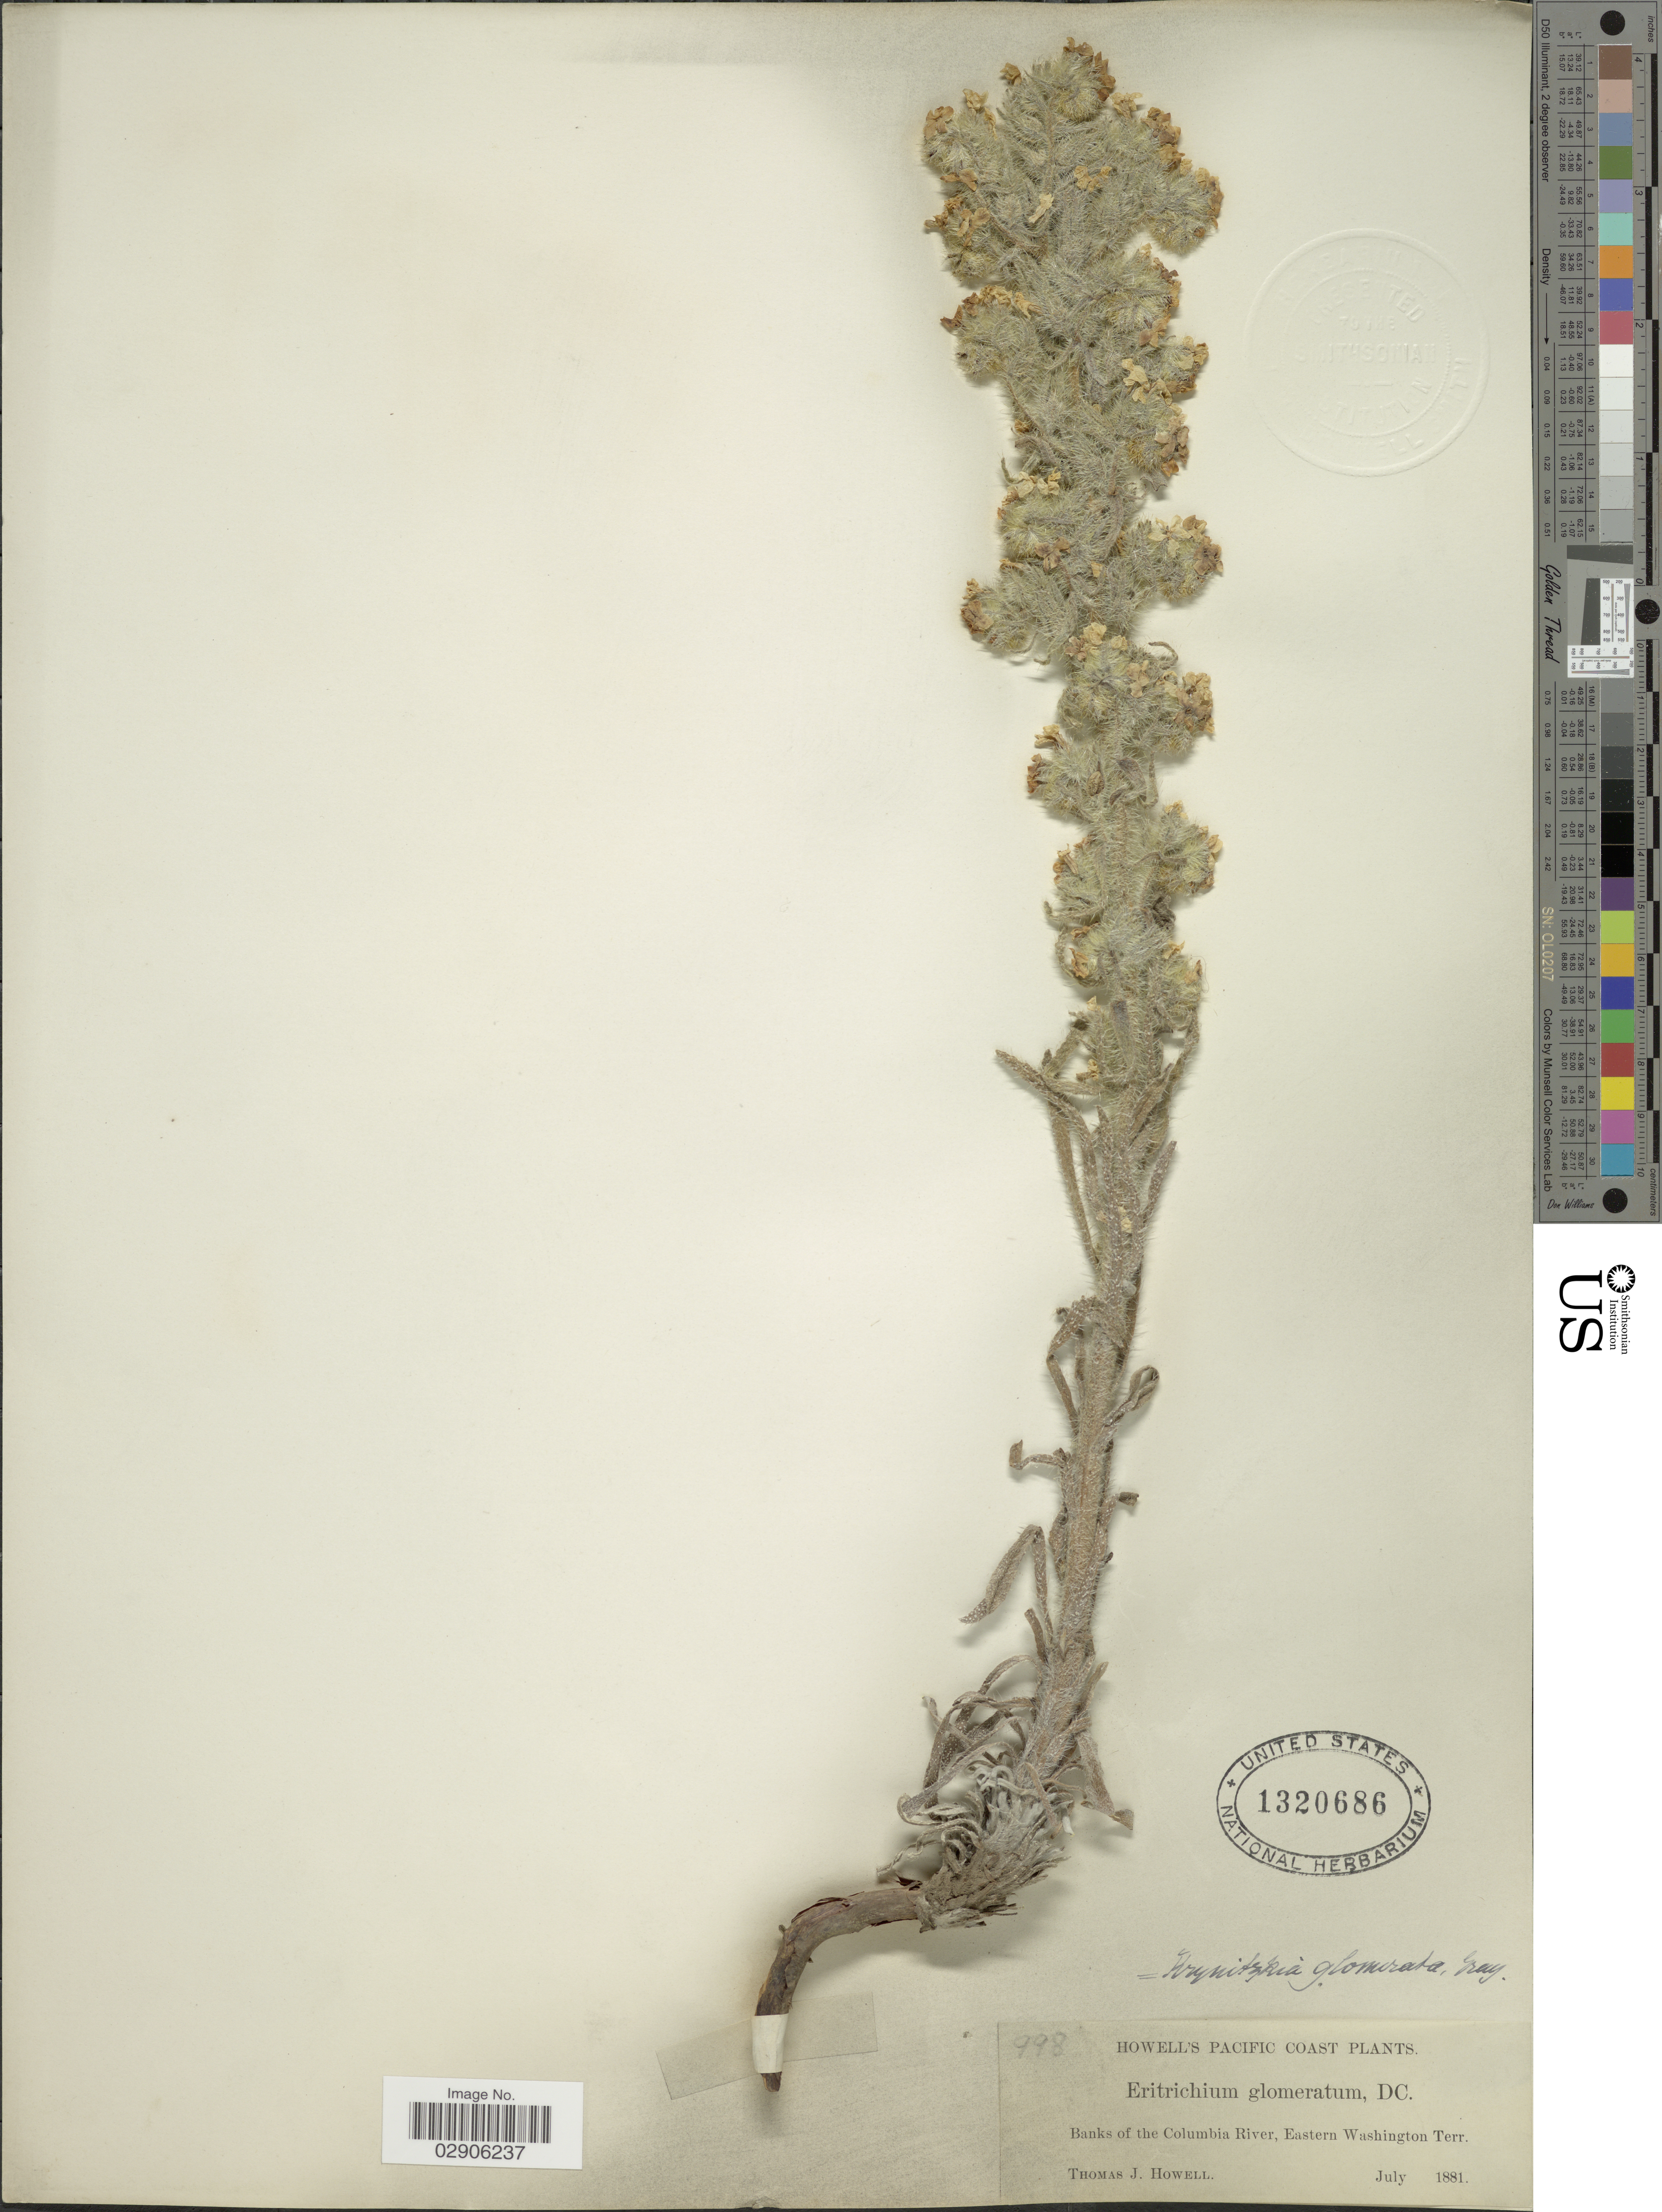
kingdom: Plantae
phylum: Tracheophyta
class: Magnoliopsida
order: Boraginales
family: Boraginaceae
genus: Cryptantha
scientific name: Cryptantha bradburiana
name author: Payson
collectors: T. J. Howell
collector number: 998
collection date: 1881-07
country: United States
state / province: Washington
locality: Banks of the Columbia River, Eastern Washington Terr., Howell's Pacific Coast.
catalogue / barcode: US 1320686